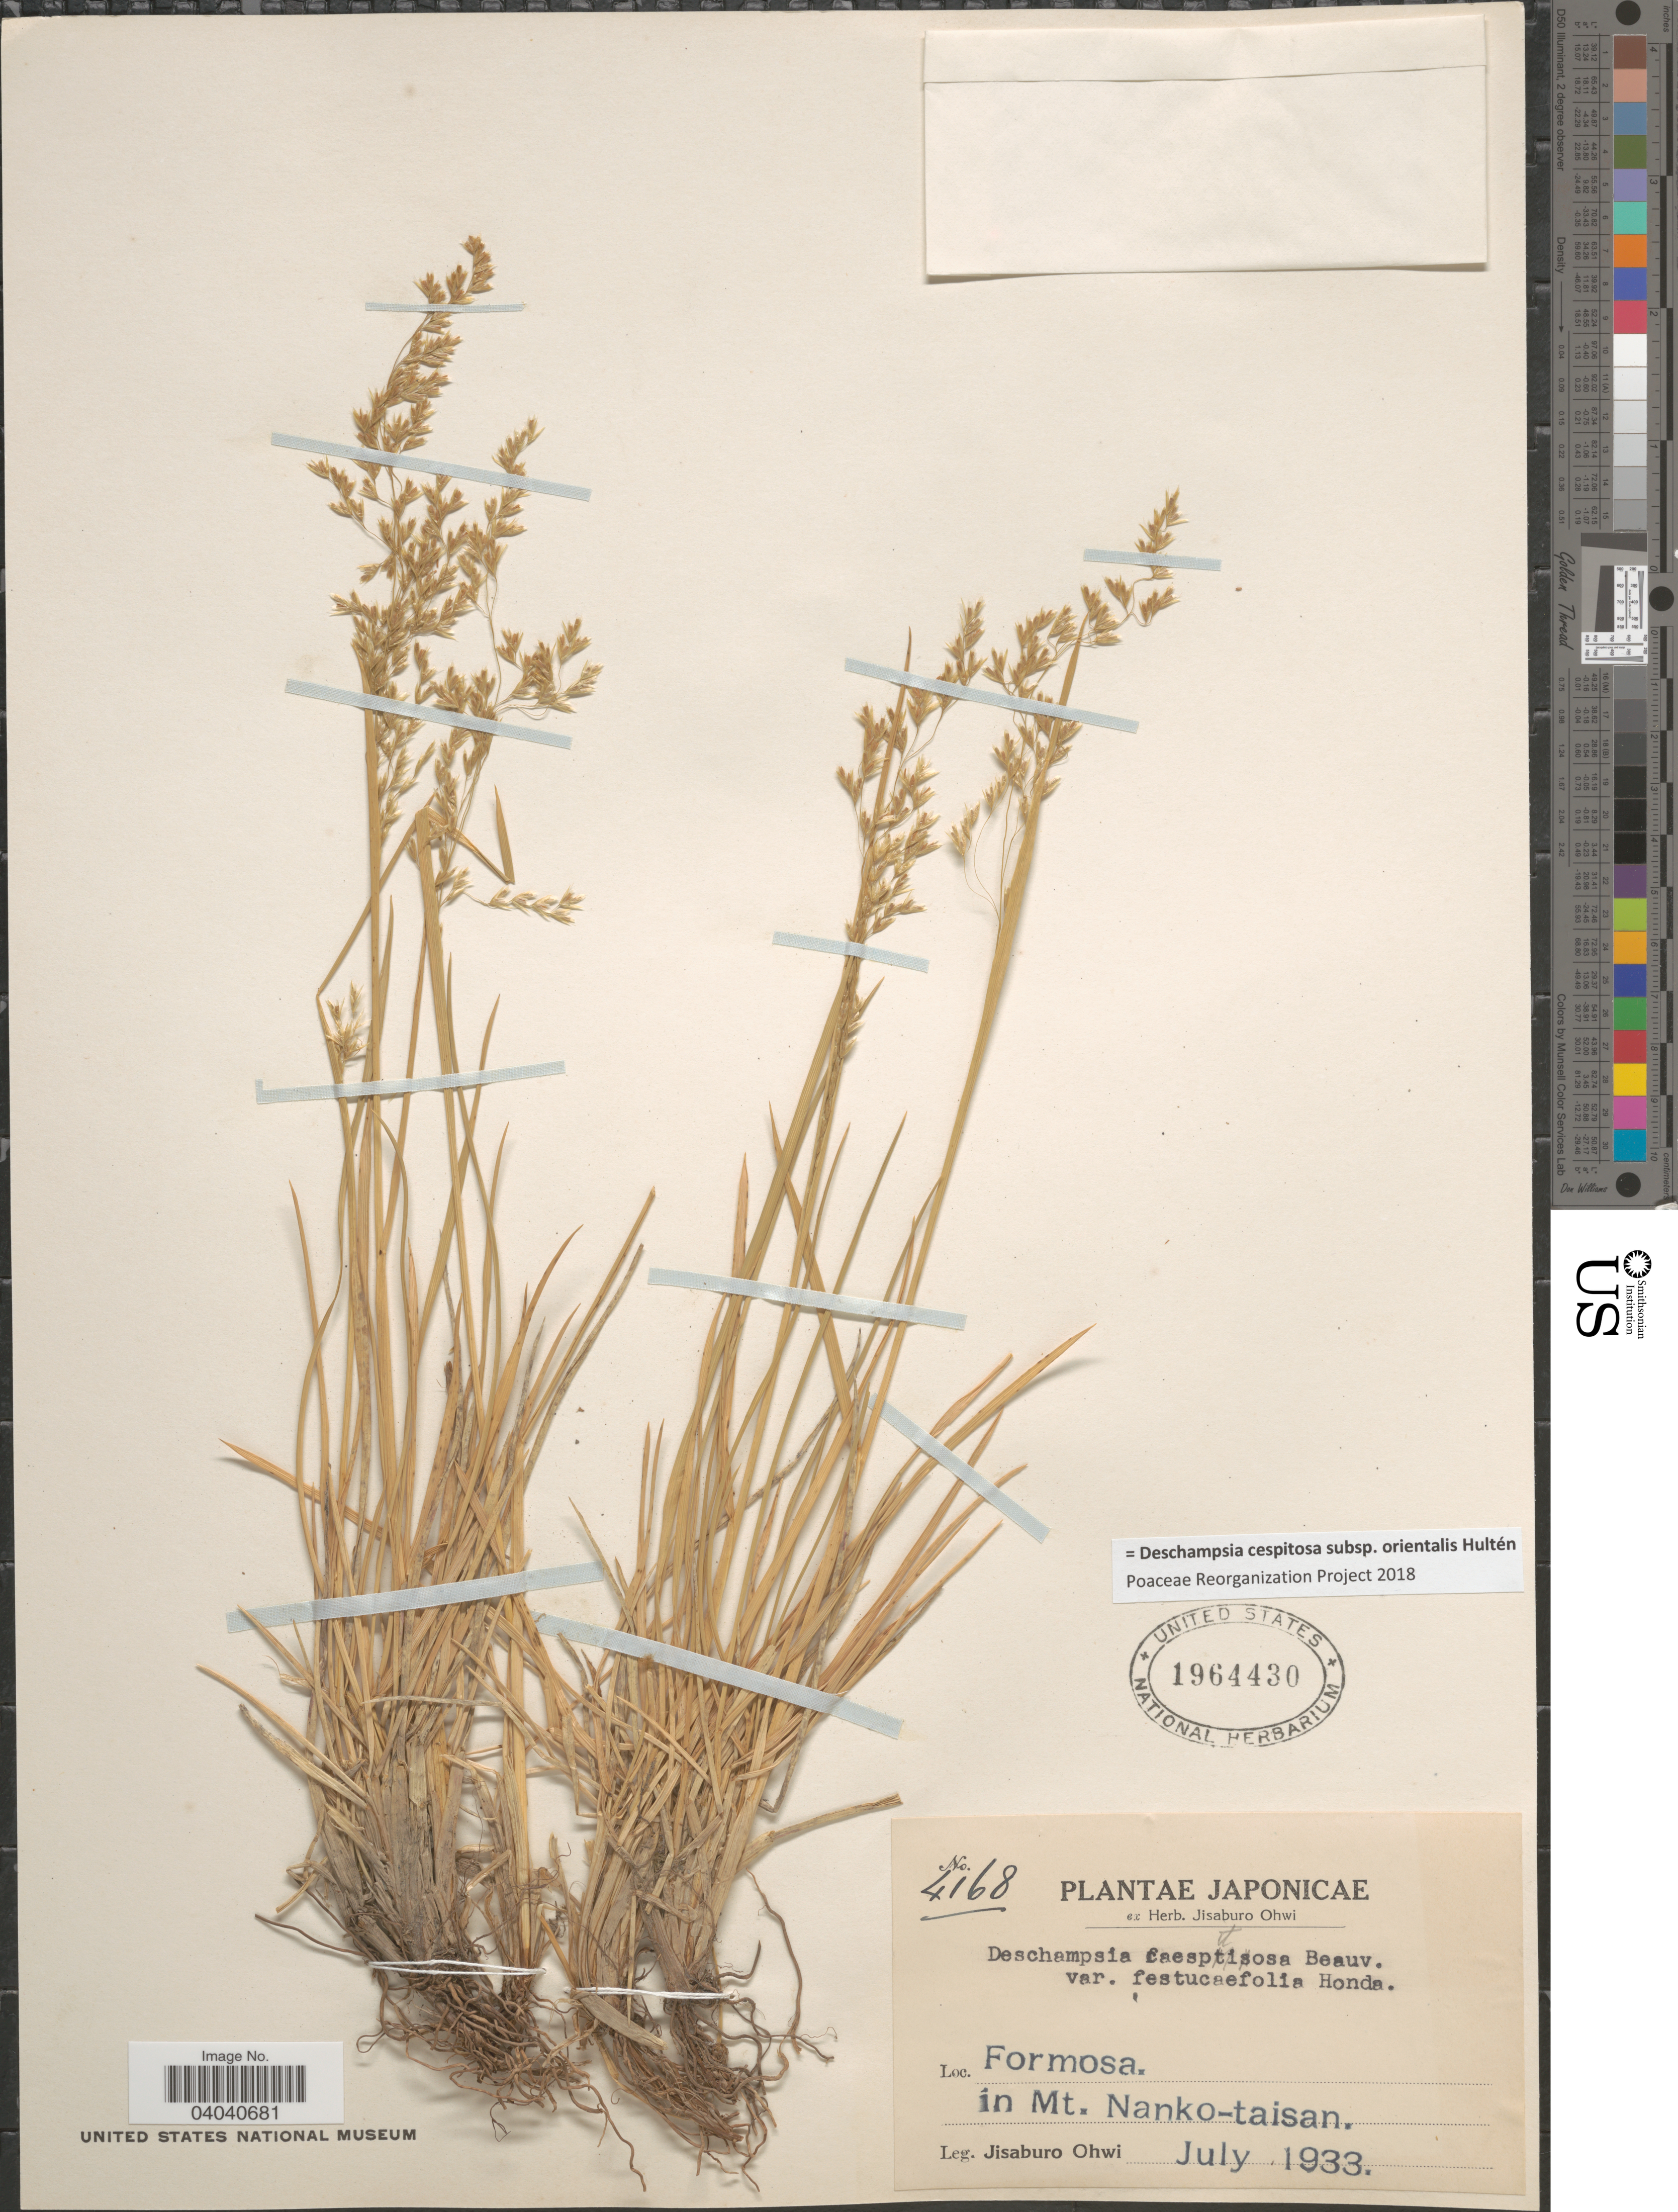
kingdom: Plantae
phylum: Tracheophyta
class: Liliopsida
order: Poales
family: Poaceae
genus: Deschampsia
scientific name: Deschampsia cespitosa subsp. orientalis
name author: Hultén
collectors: J. Ohwi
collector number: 4168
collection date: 1933-07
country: Taiwan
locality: Formosa. in Mt. Nanko-taisan.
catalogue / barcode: US 1964430